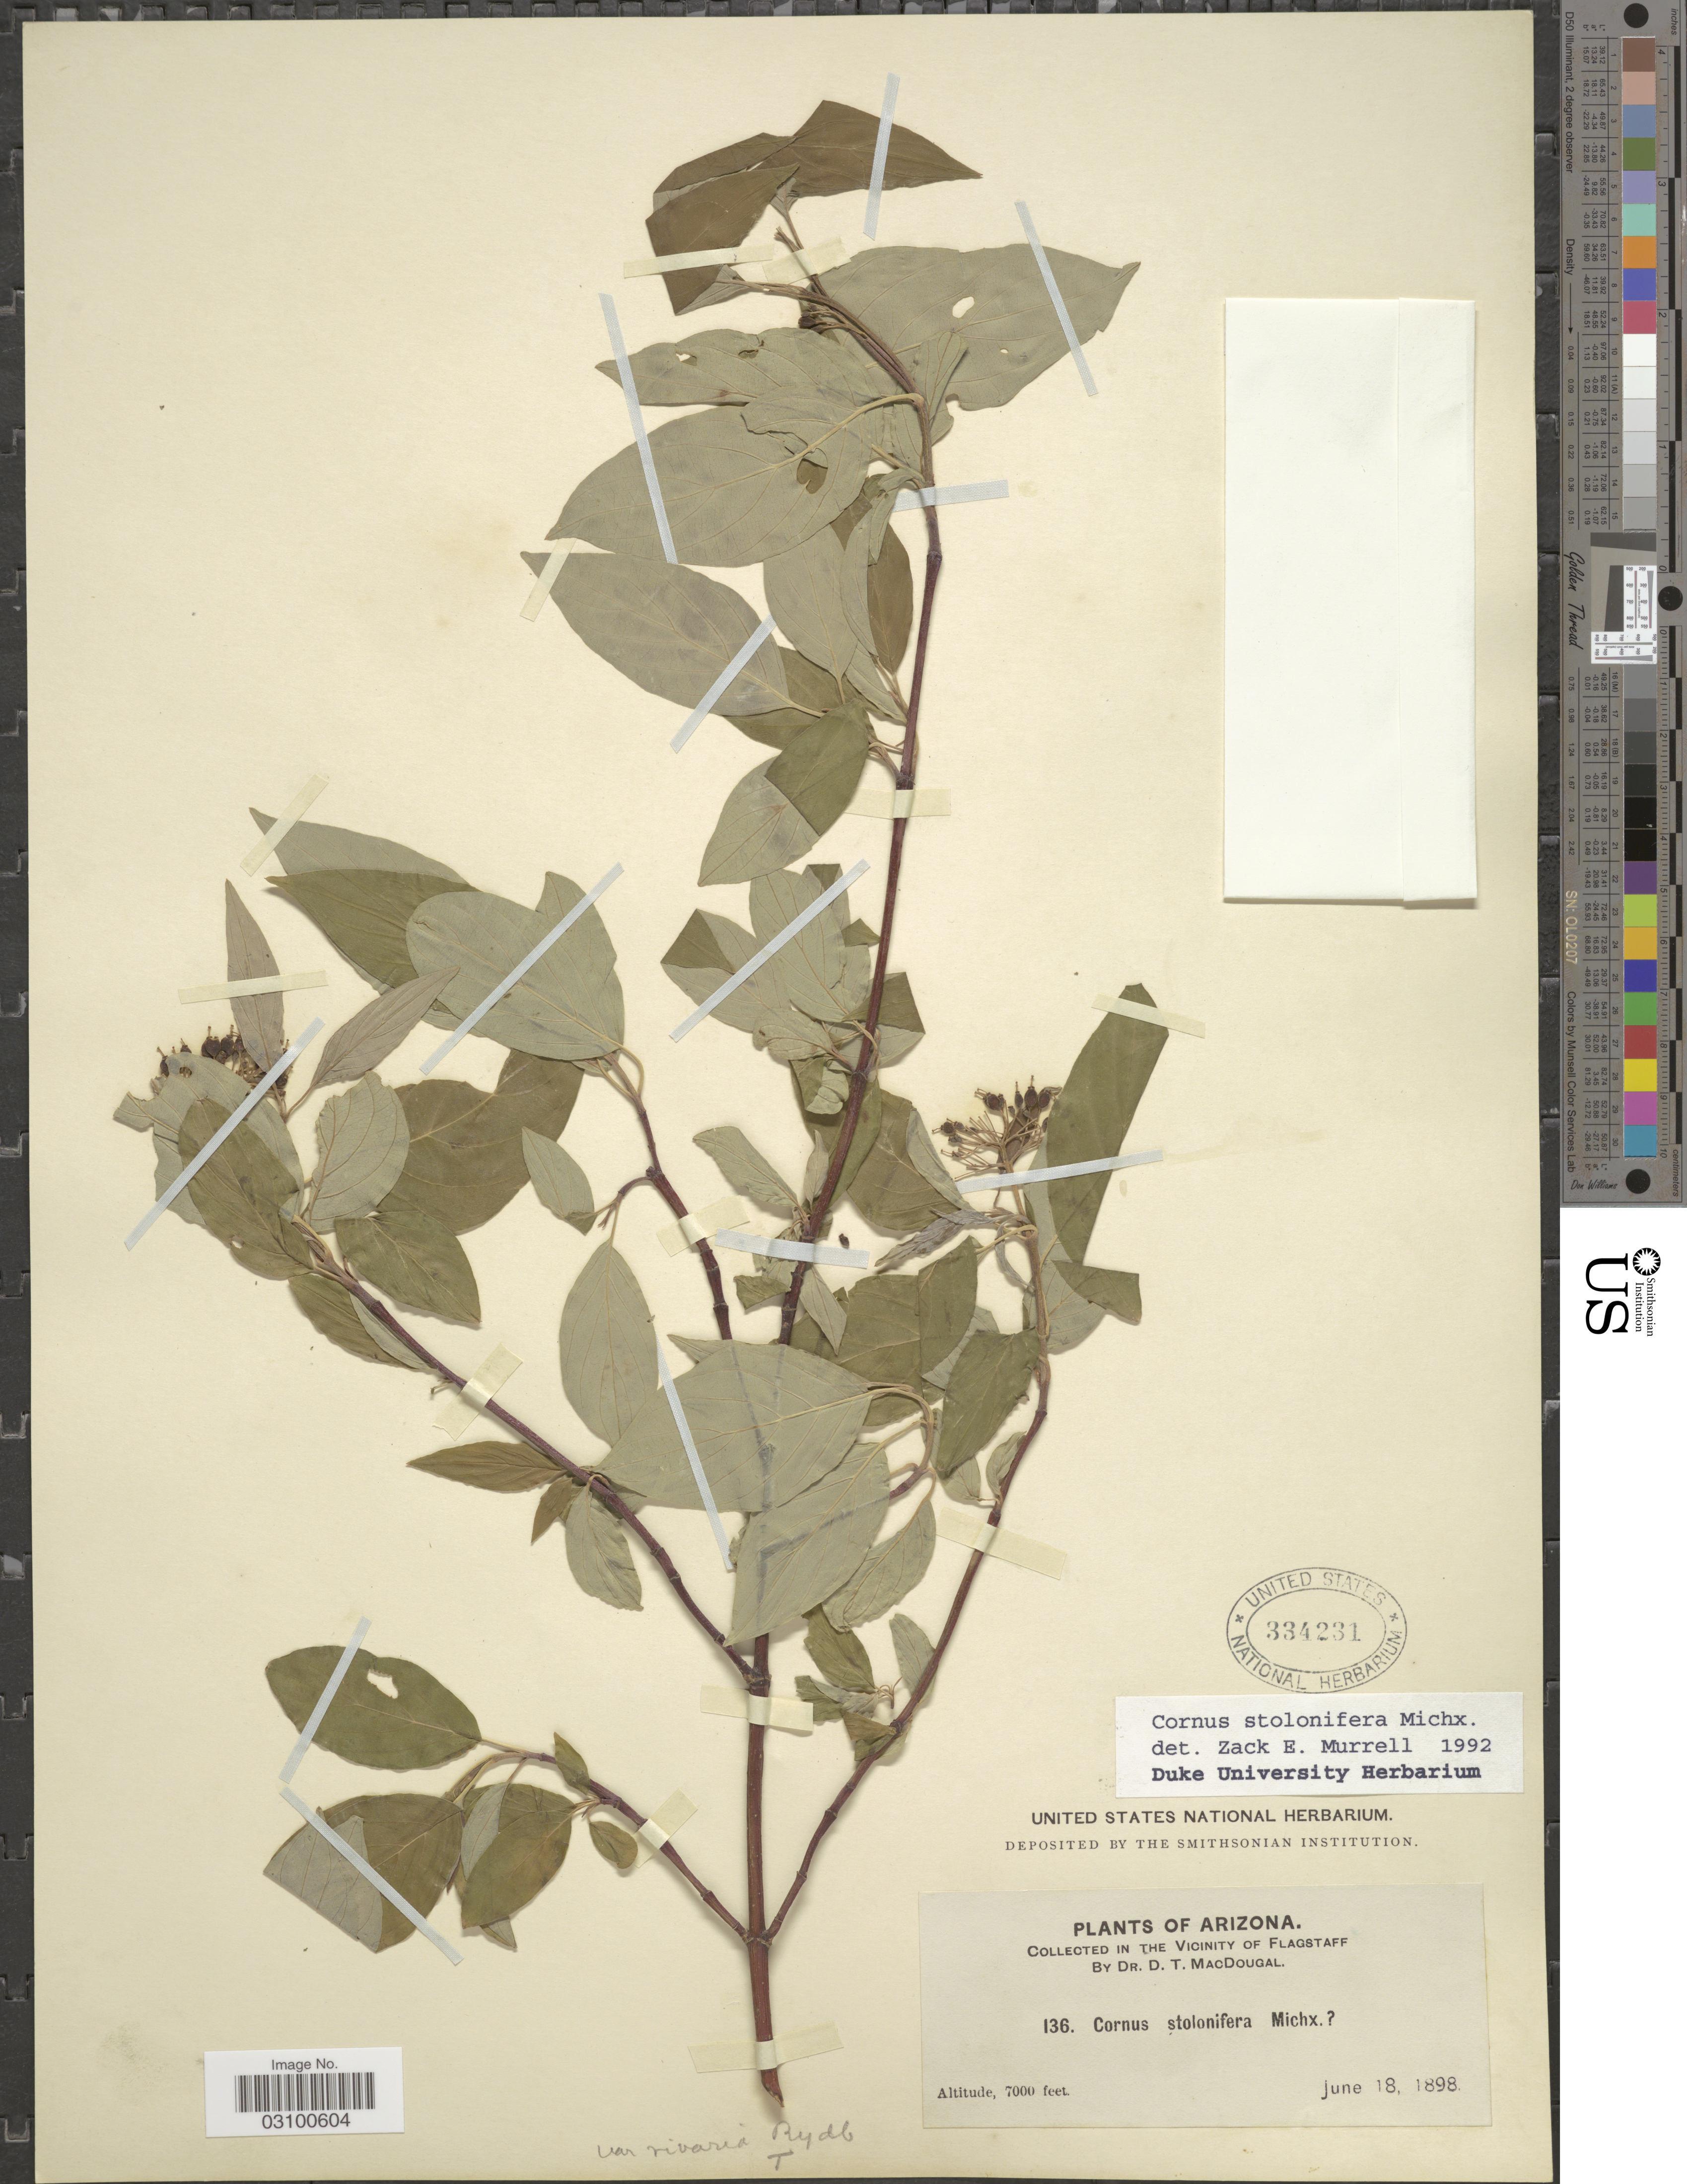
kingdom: Plantae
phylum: Tracheophyta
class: Magnoliopsida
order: Cornales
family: Cornaceae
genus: Cornus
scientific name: Cornus sericea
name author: L.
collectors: D. T. MacDougal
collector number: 136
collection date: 1898-06-18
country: United States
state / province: Arizona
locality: In the vicinity of Flagstaff.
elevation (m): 2134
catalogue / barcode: US 334231